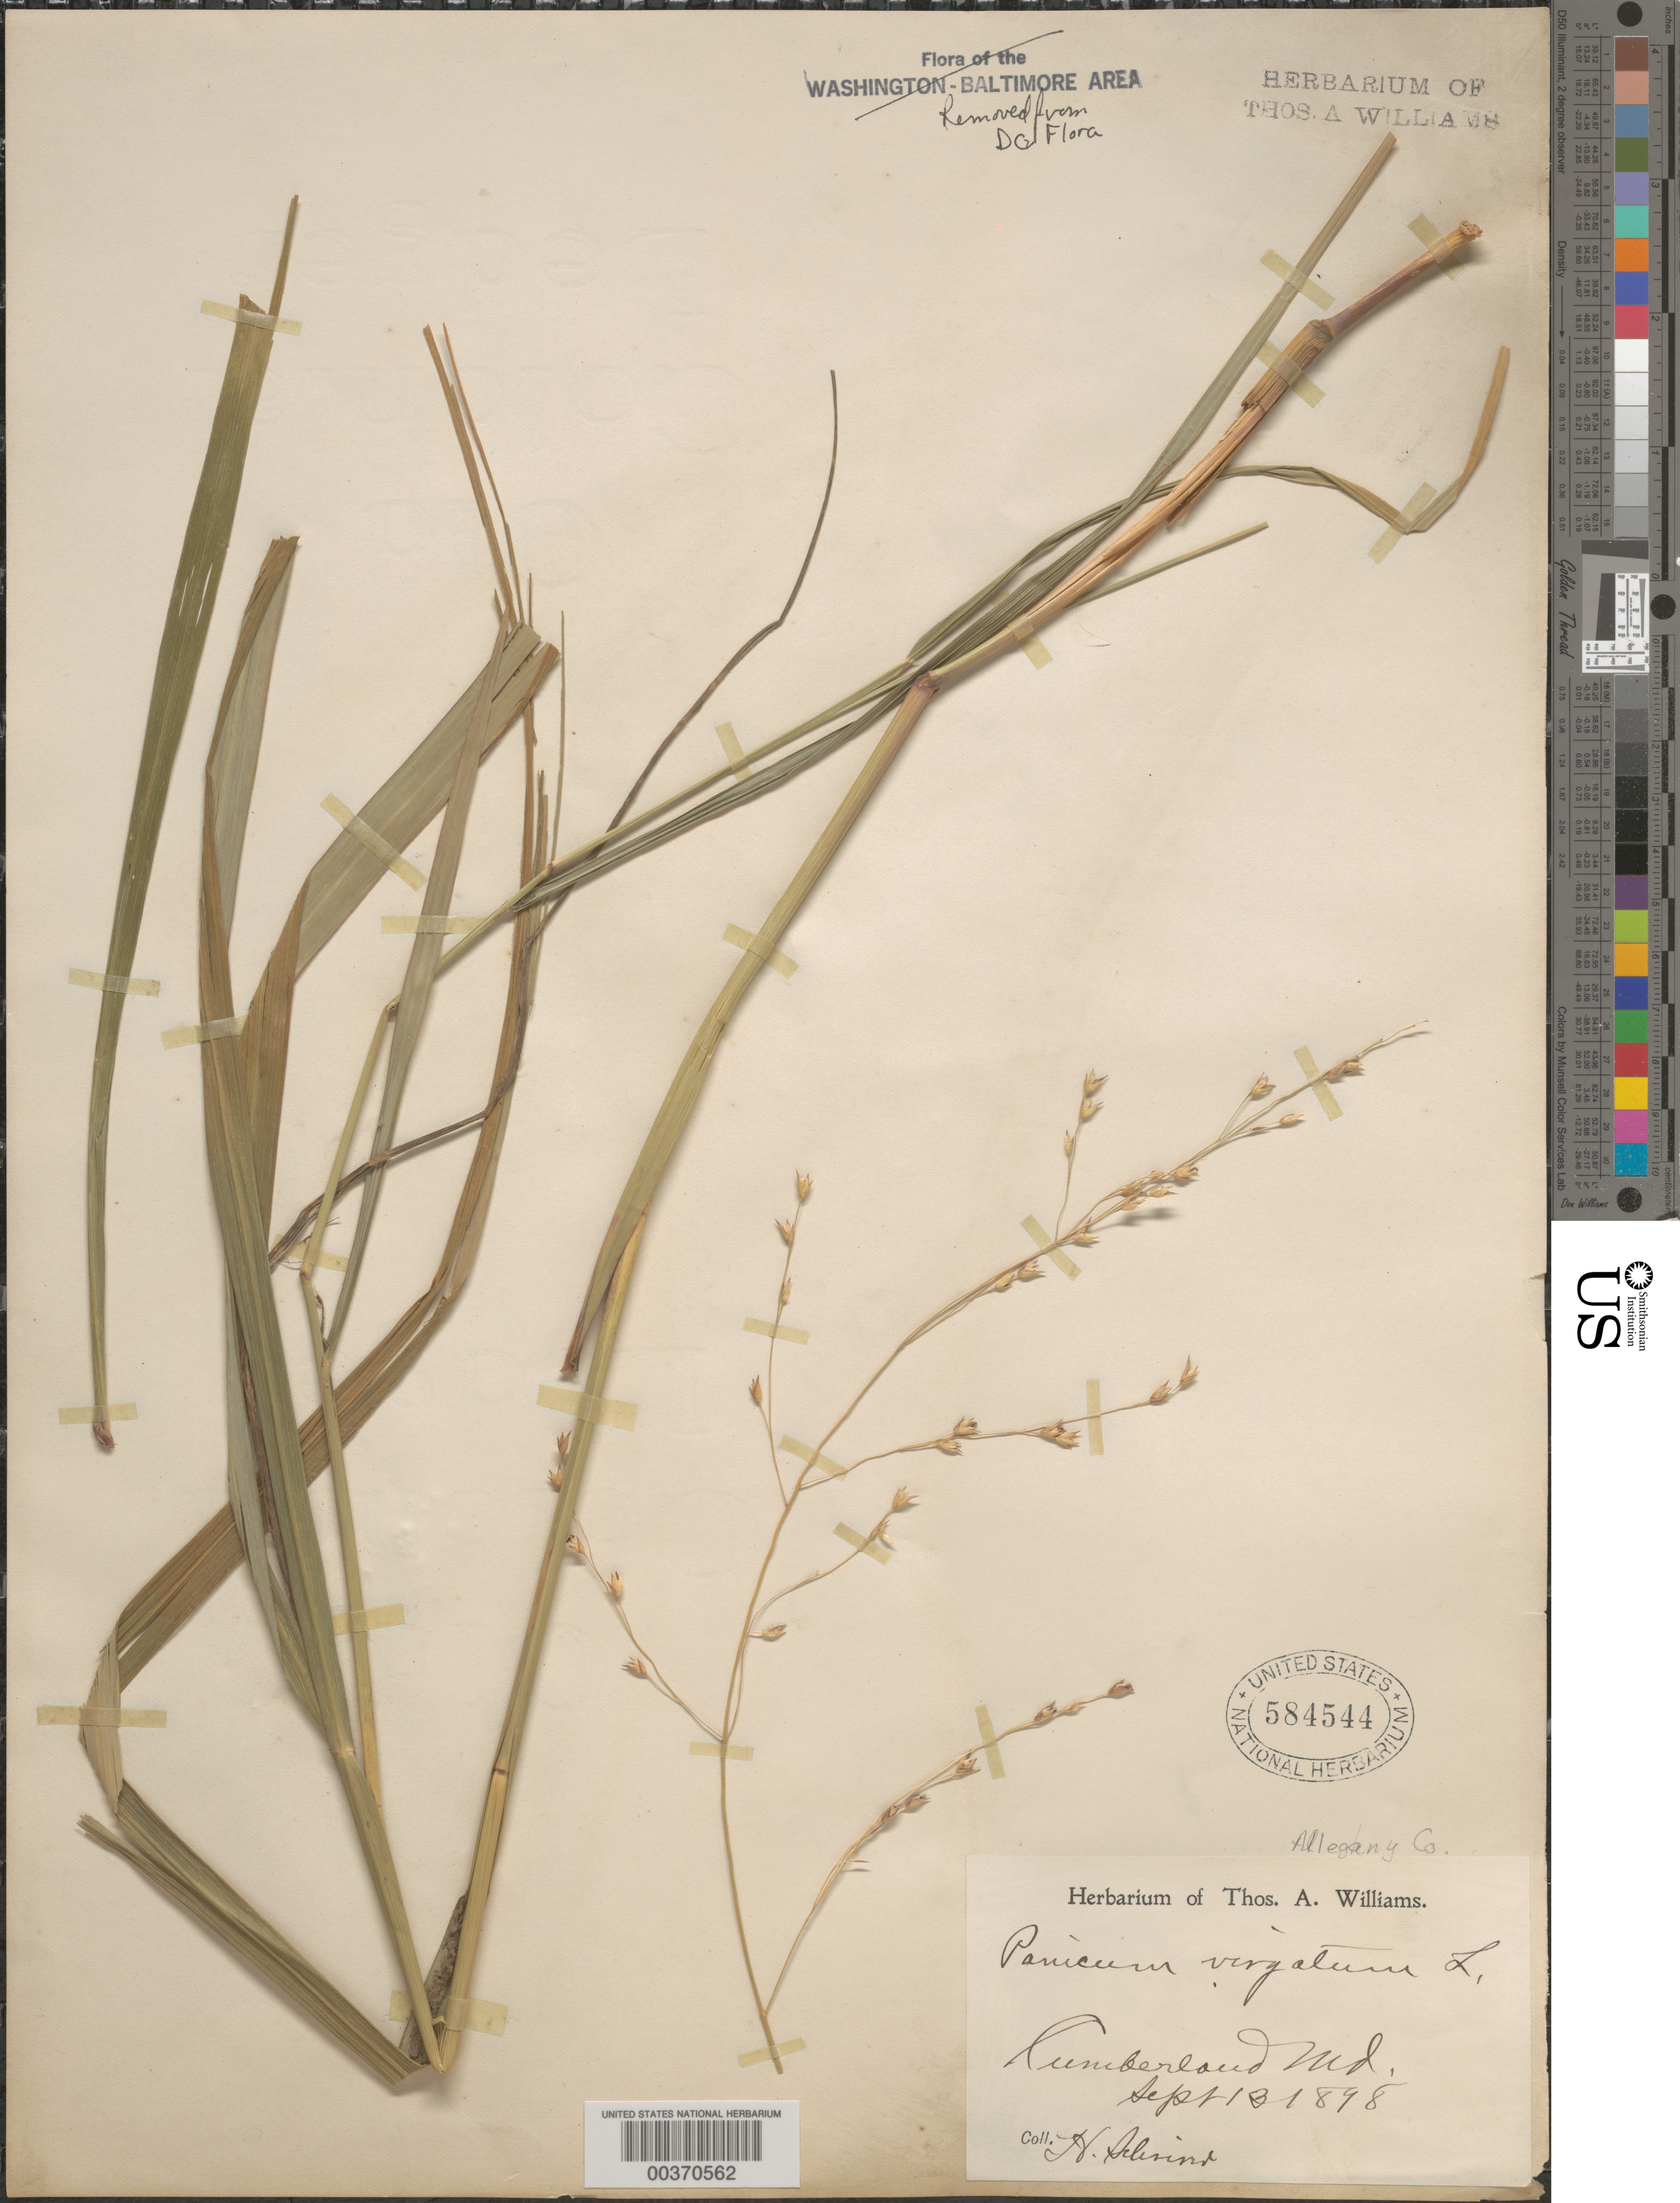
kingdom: Plantae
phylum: Tracheophyta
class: Liliopsida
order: Poales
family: Poaceae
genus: Panicum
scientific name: Panicum virgatum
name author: L.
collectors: H. Schrimer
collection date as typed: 13 Sep 1898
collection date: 1898-09-13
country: United States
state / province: Maryland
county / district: Allegany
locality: Cumberland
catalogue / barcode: US 584544